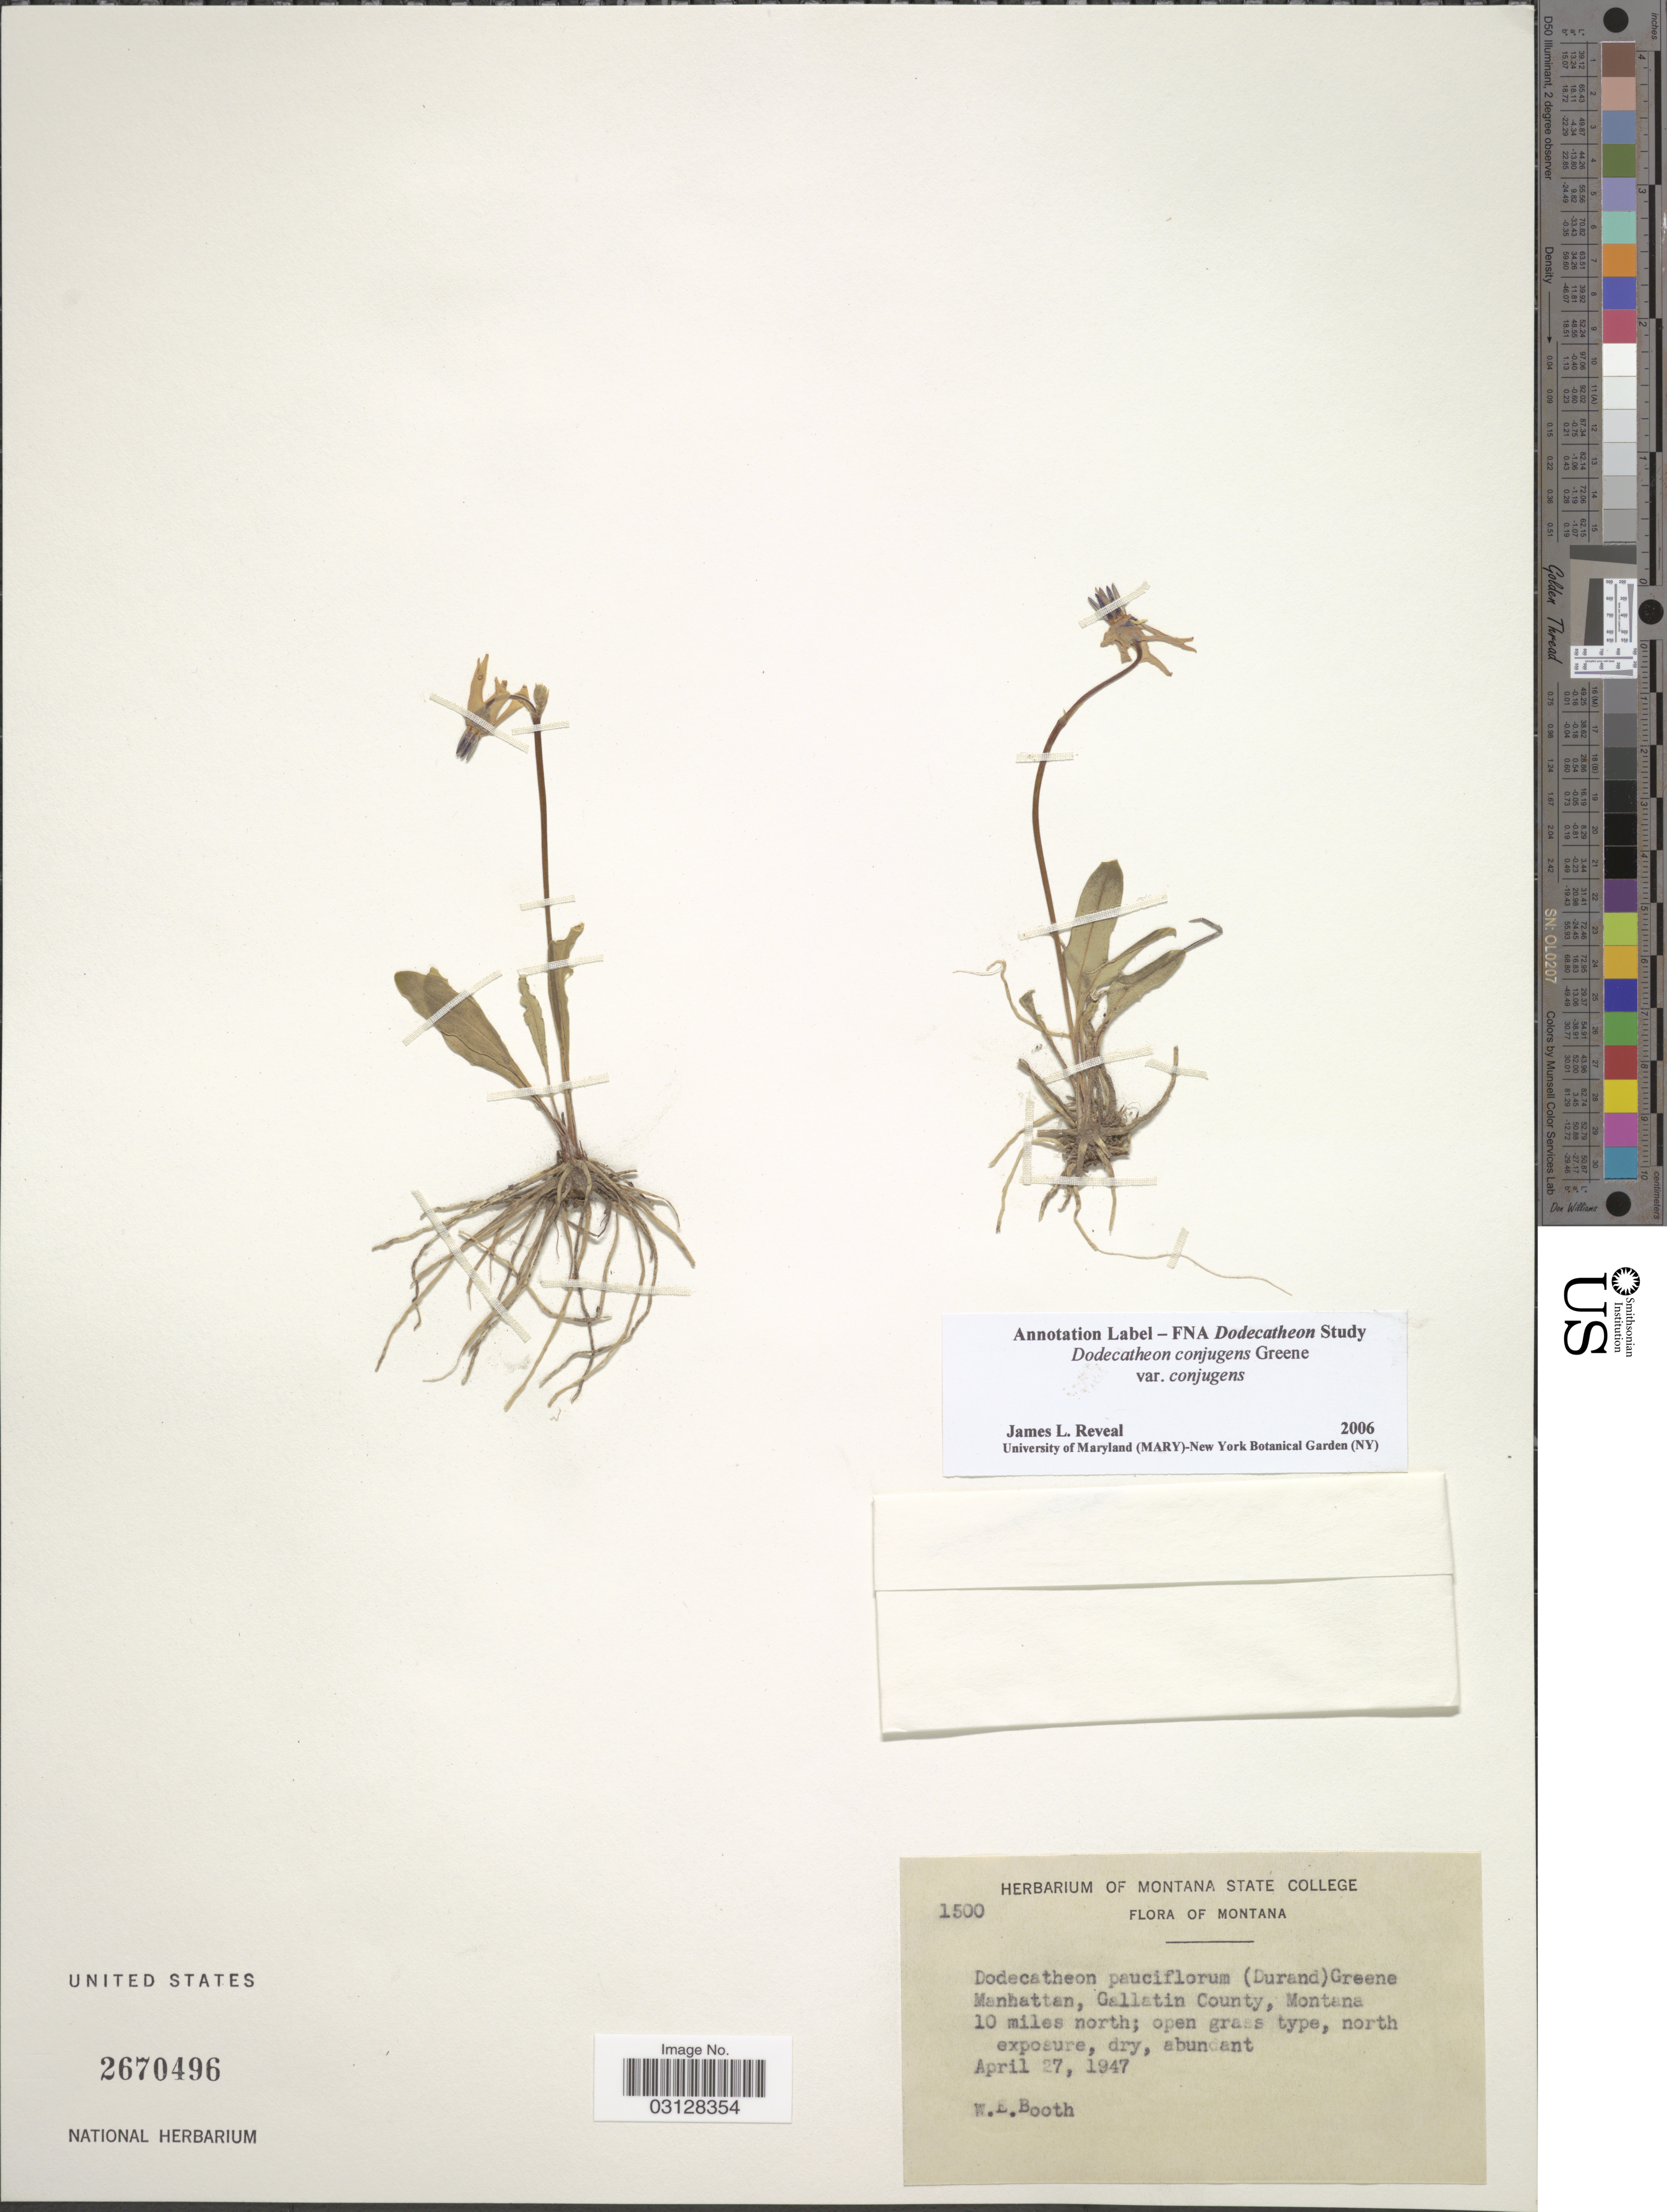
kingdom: Plantae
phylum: Tracheophyta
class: Magnoliopsida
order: Ericales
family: Primulaceae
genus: Dodecatheon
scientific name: Dodecatheon conjugens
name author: Greene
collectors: W. Booth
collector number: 1500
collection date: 1947-04-27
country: United States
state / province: Montana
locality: Manhattan, Gallatin County, Montana 10 miles north; open grass type, north exposure.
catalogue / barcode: US 2670496